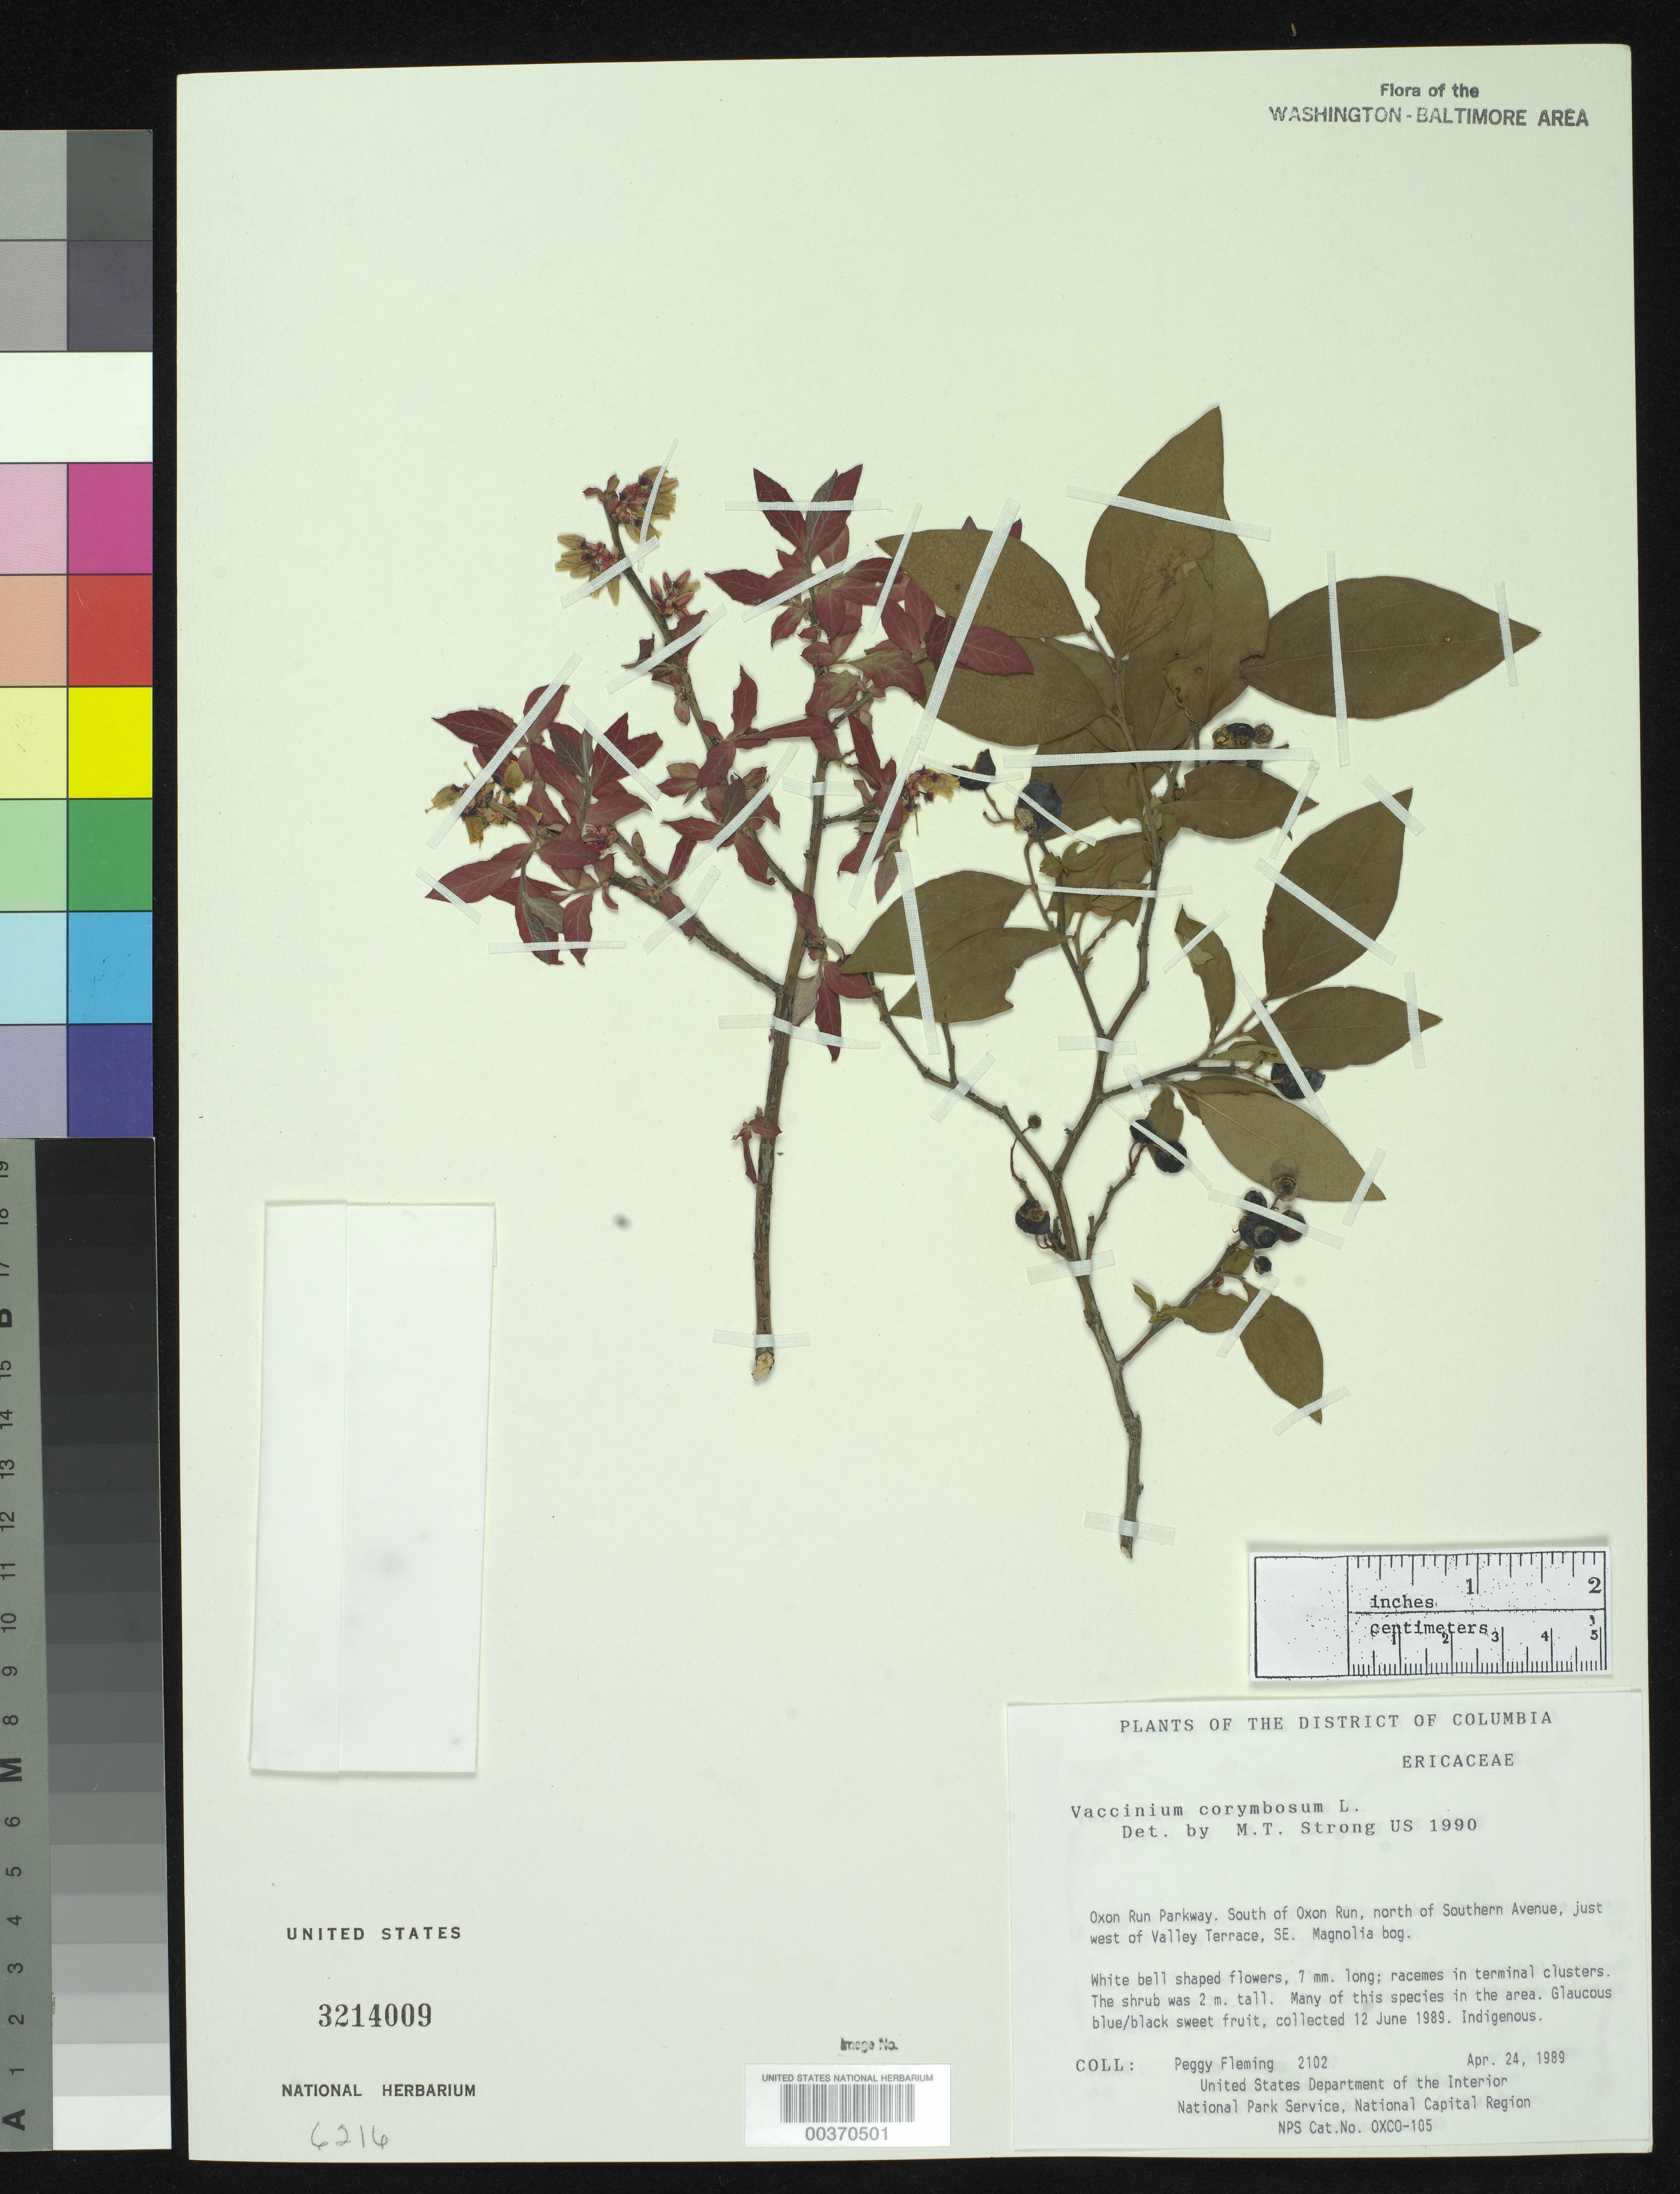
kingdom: Plantae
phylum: Tracheophyta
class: Magnoliopsida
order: Ericales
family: Ericaceae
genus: Vaccinium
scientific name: Vaccinium corymbosum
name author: L.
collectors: P. Fleming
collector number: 2102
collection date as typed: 24 Apr 1989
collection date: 1989-04-24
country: United States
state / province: District of Columbia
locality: Oxon Run Parkway, S of Oxon Run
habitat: Magnolia bog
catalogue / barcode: US 3214009